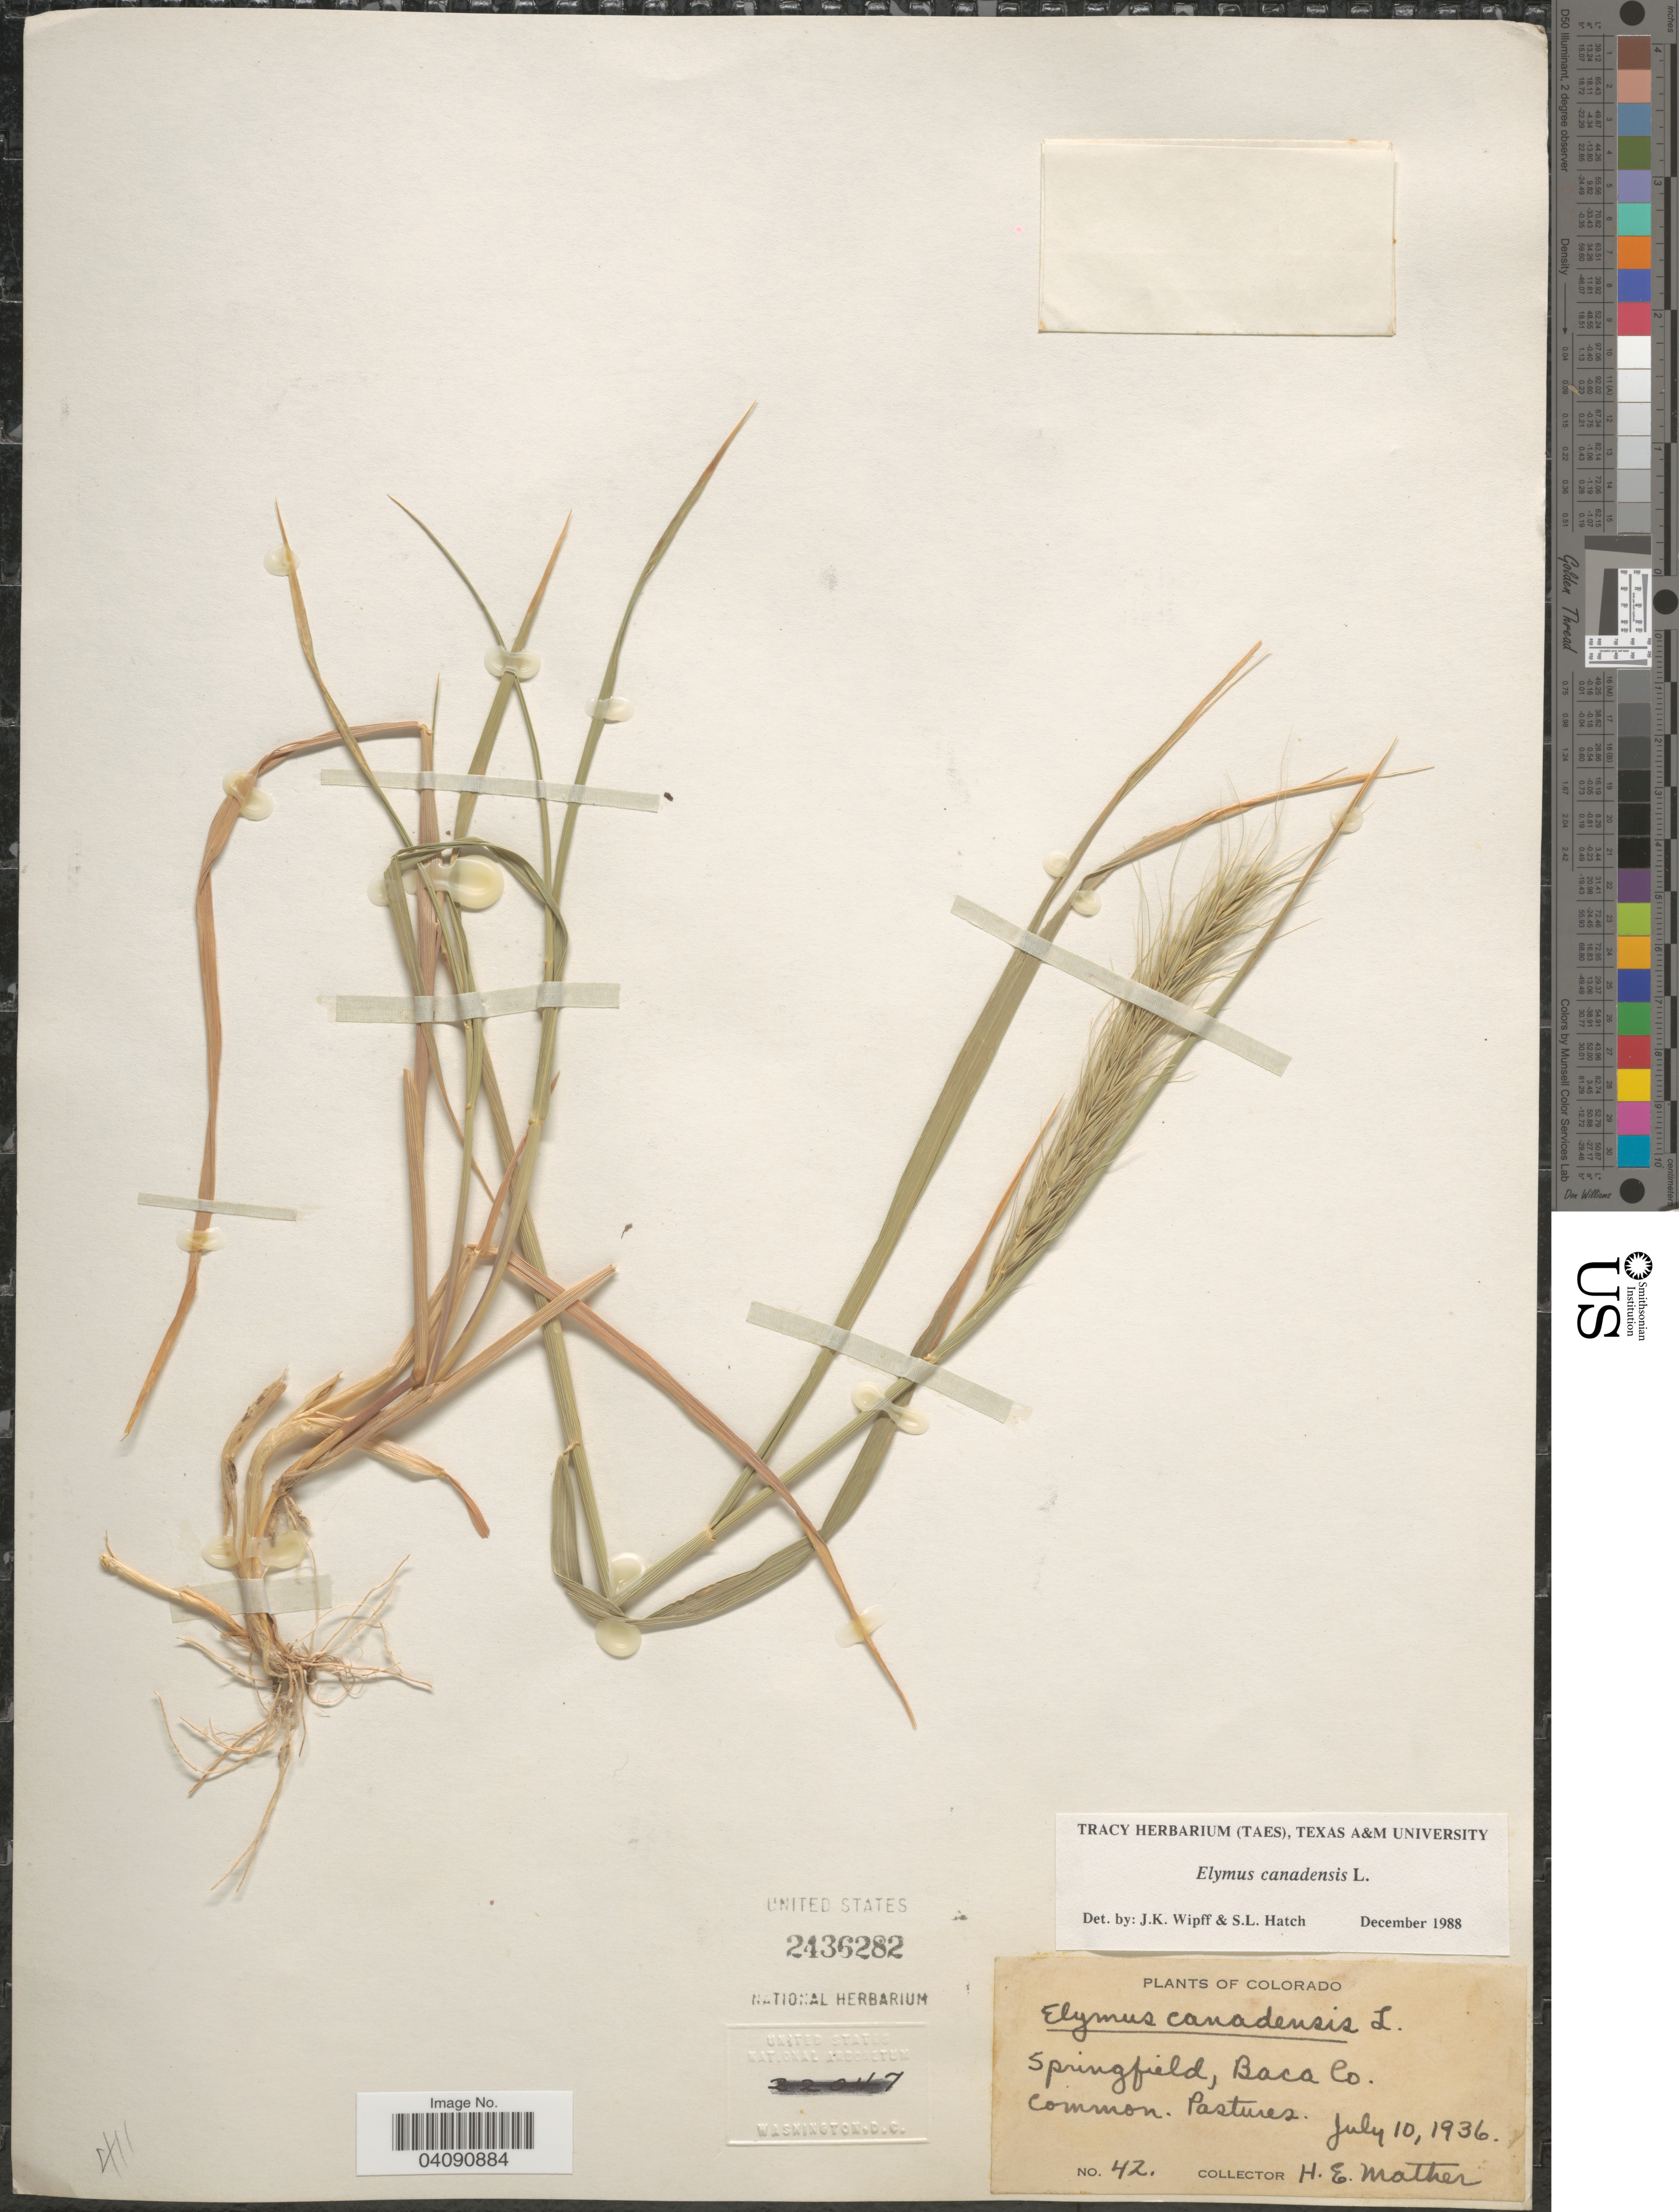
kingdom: Plantae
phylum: Tracheophyta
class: Liliopsida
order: Poales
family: Poaceae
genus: Elymus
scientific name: Elymus canadensis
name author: L.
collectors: H. Mather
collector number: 42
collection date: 1936-07-10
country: United States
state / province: Colorado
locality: Springfield, Baca Co.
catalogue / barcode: US 2436282